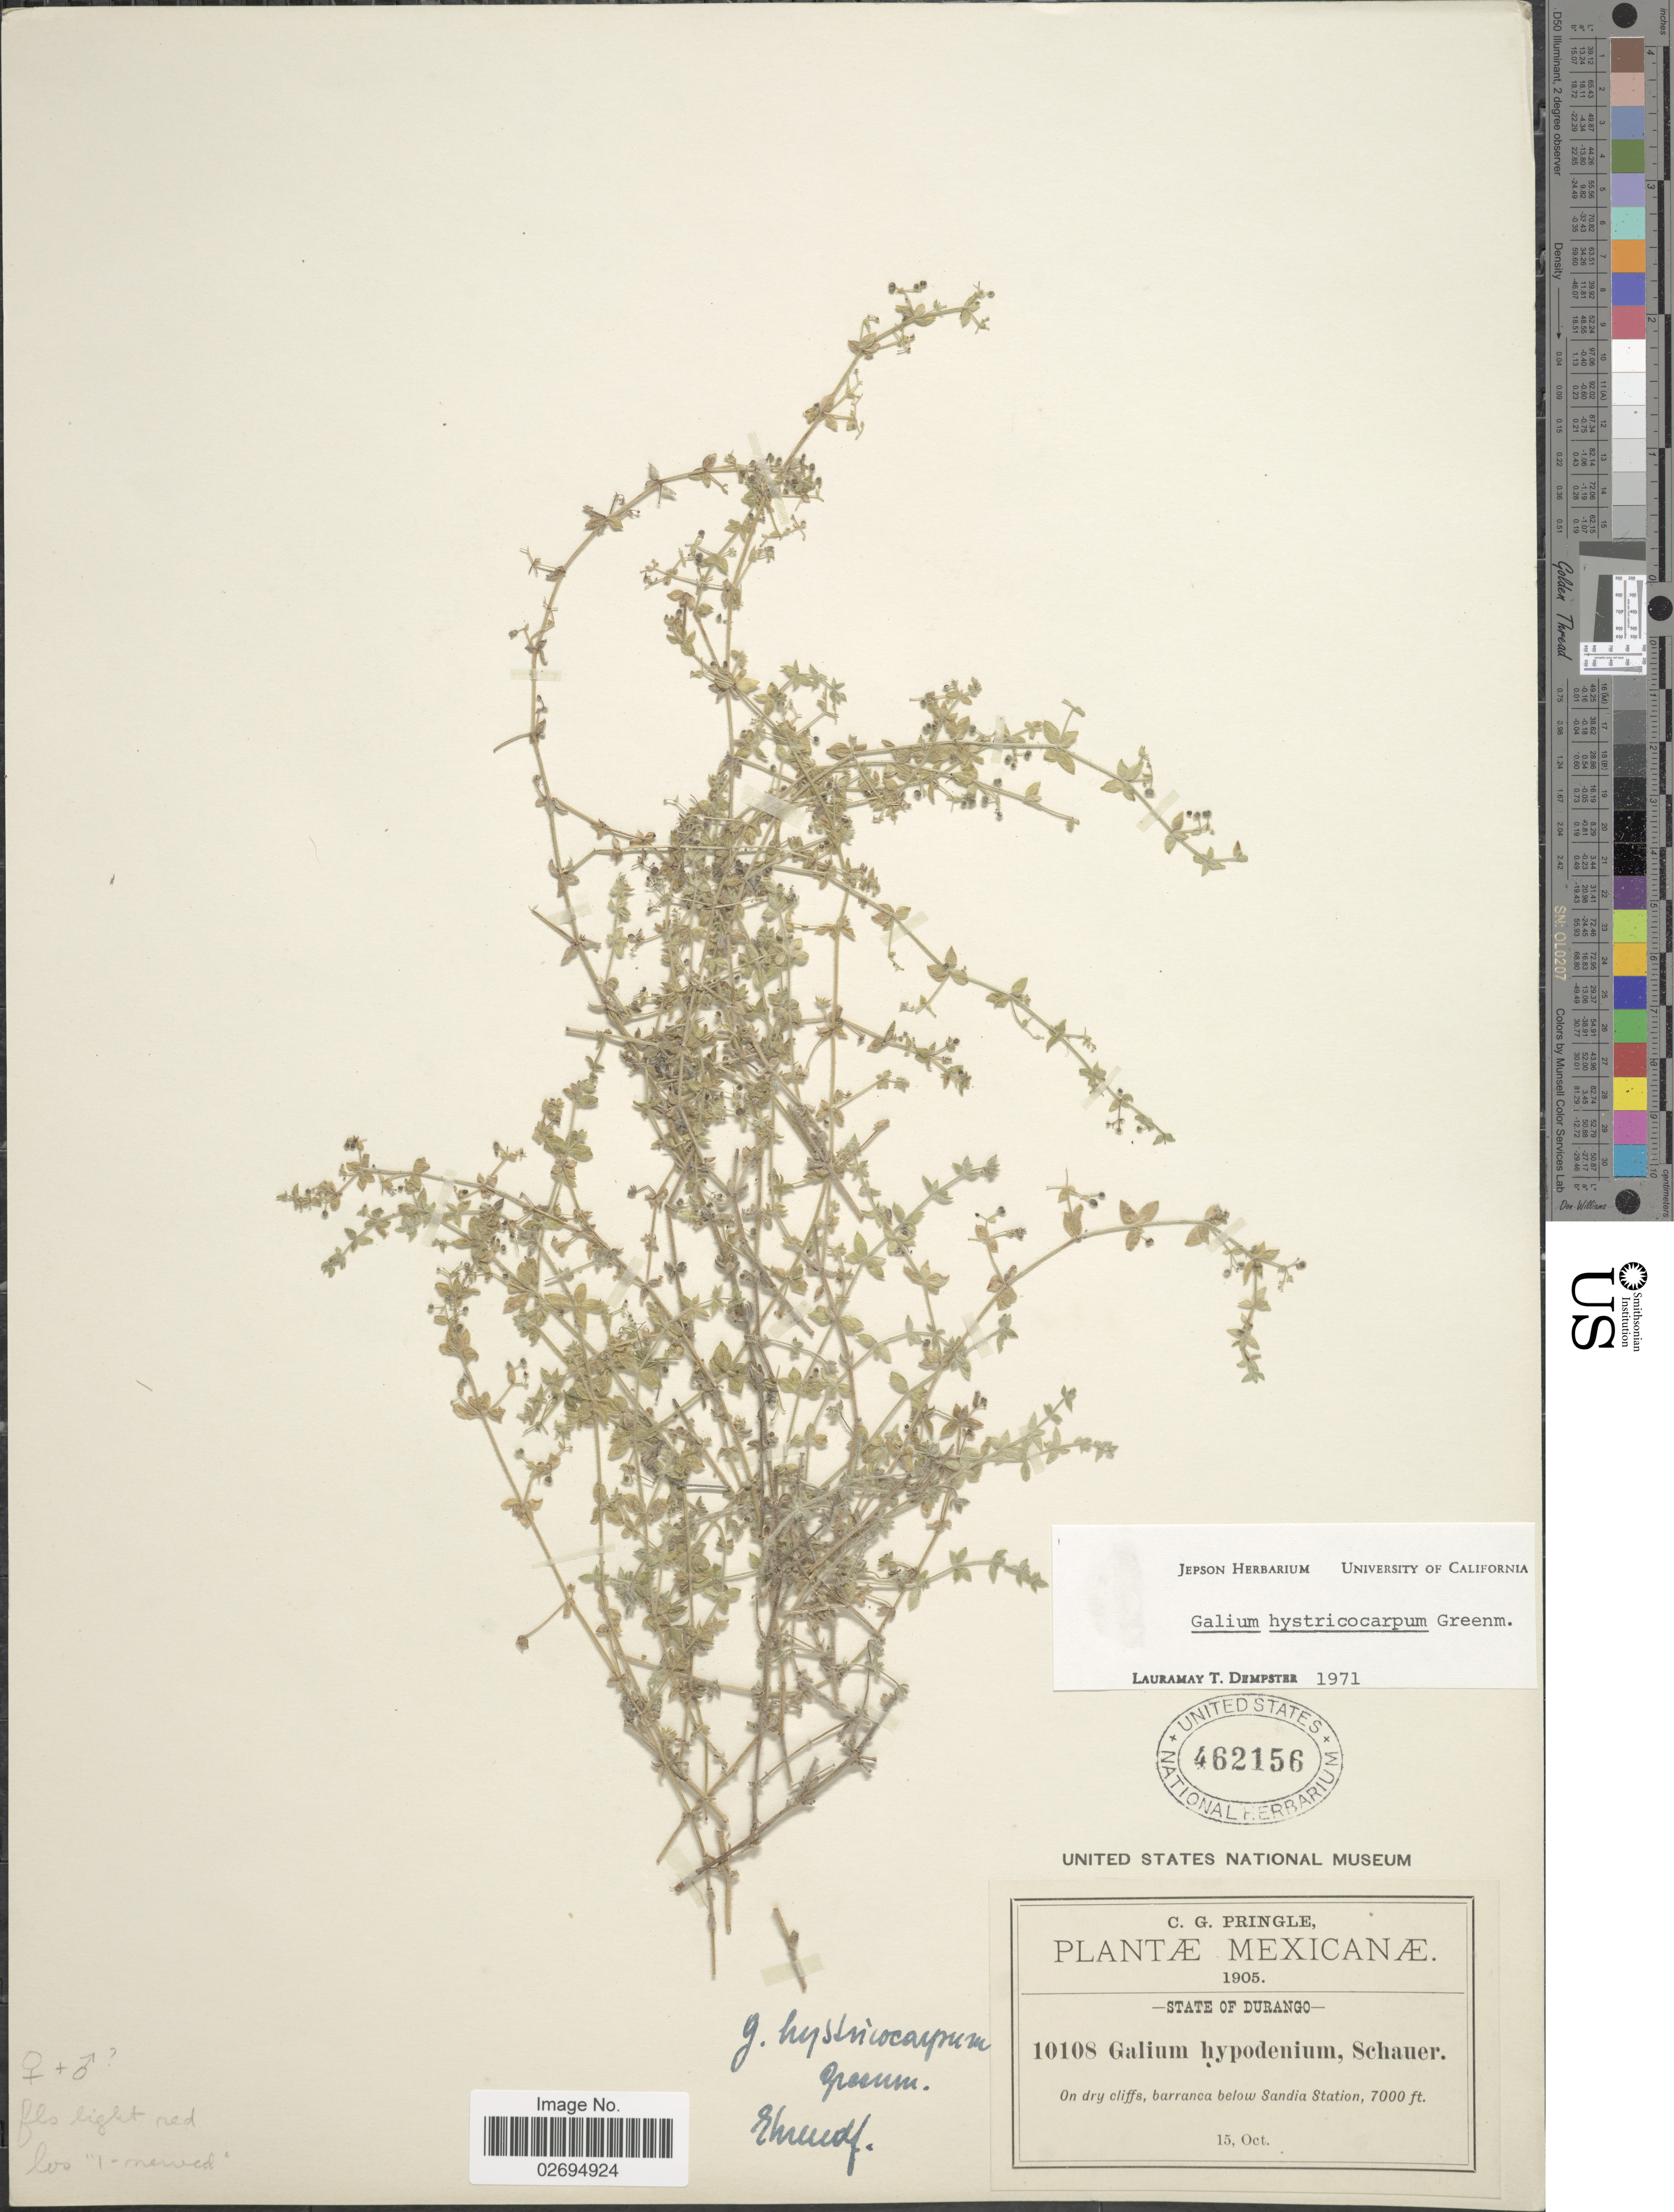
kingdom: Plantae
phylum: Tracheophyta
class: Magnoliopsida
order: Gentianales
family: Rubiaceae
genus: Galium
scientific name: Galium hystricocarpum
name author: Greenm.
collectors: C. G. Pringle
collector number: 10108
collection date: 1905-10-15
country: Mexico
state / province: Durango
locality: On dry cliffs, barranca below Sandia Station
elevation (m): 2134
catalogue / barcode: US 462156